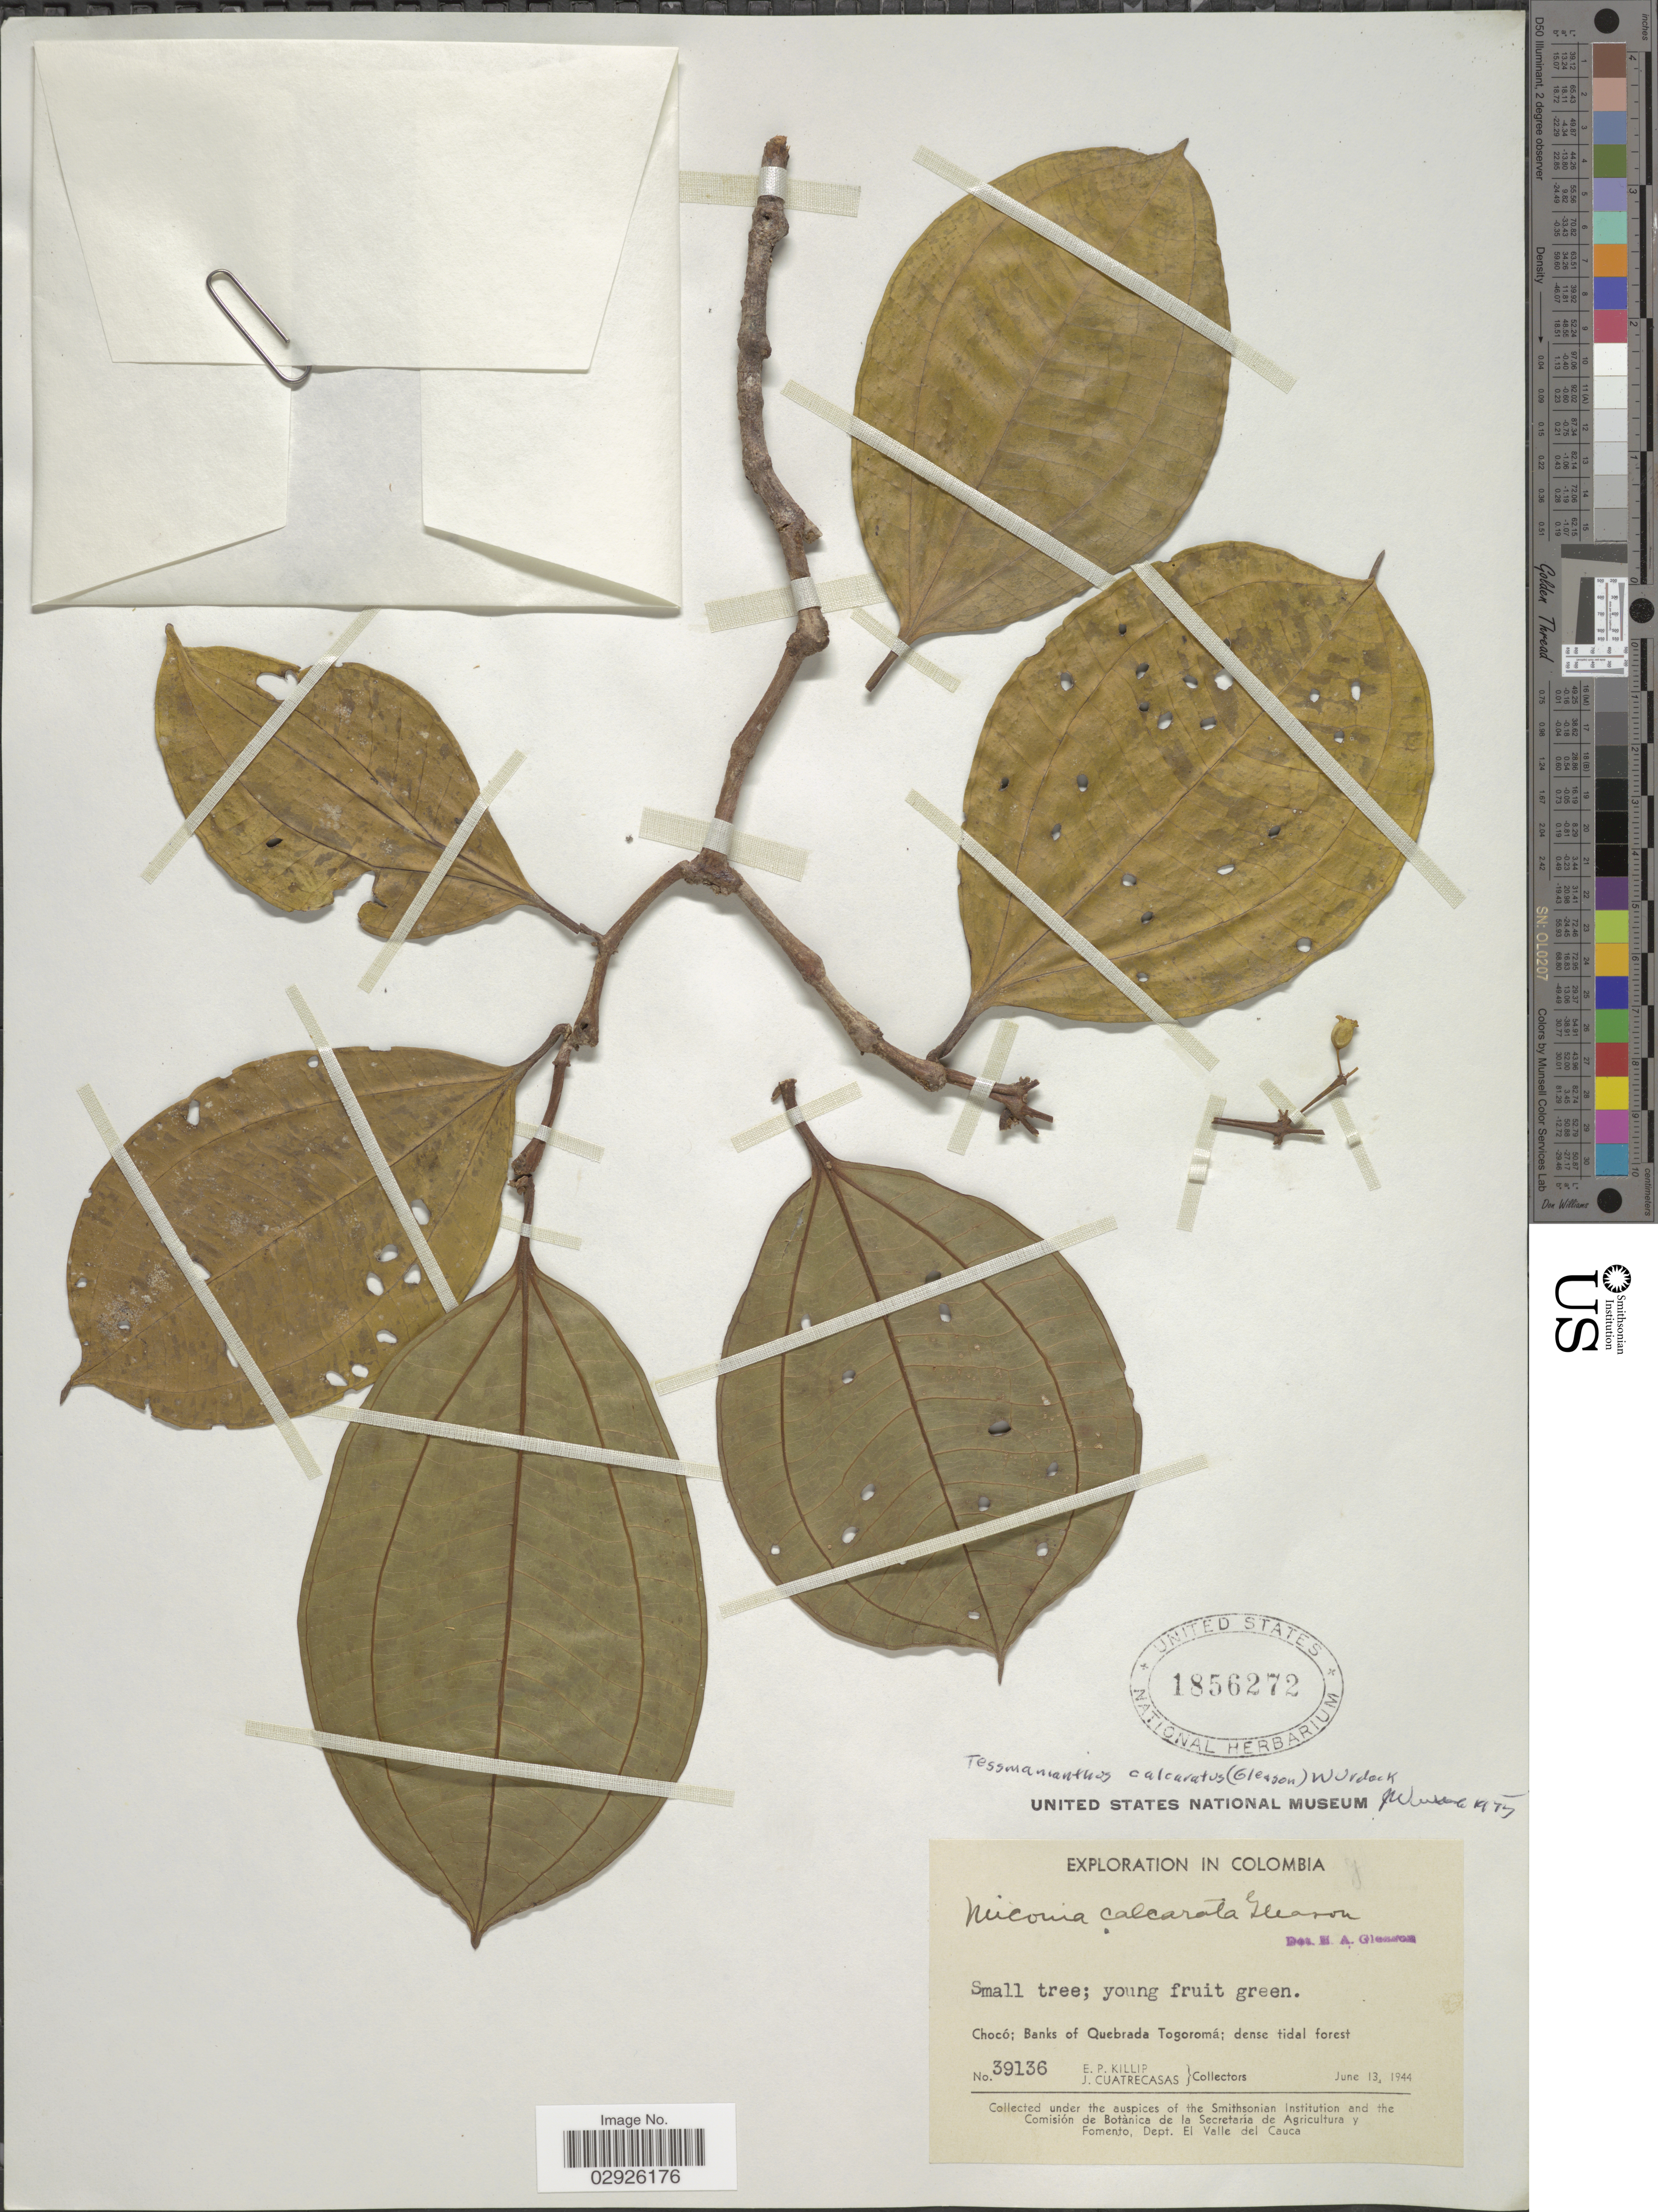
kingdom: Plantae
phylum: Tracheophyta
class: Magnoliopsida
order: Myrtales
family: Melastomataceae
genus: Tessmannianthus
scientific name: Tessmannianthus calcaratus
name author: (Gleason) Wurdack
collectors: E. P. Killip & J. Cuatrecasas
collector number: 39136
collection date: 1944-06-13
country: Colombia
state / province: Chocó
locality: Banks of Quebrada Togoromá.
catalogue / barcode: US 1856272